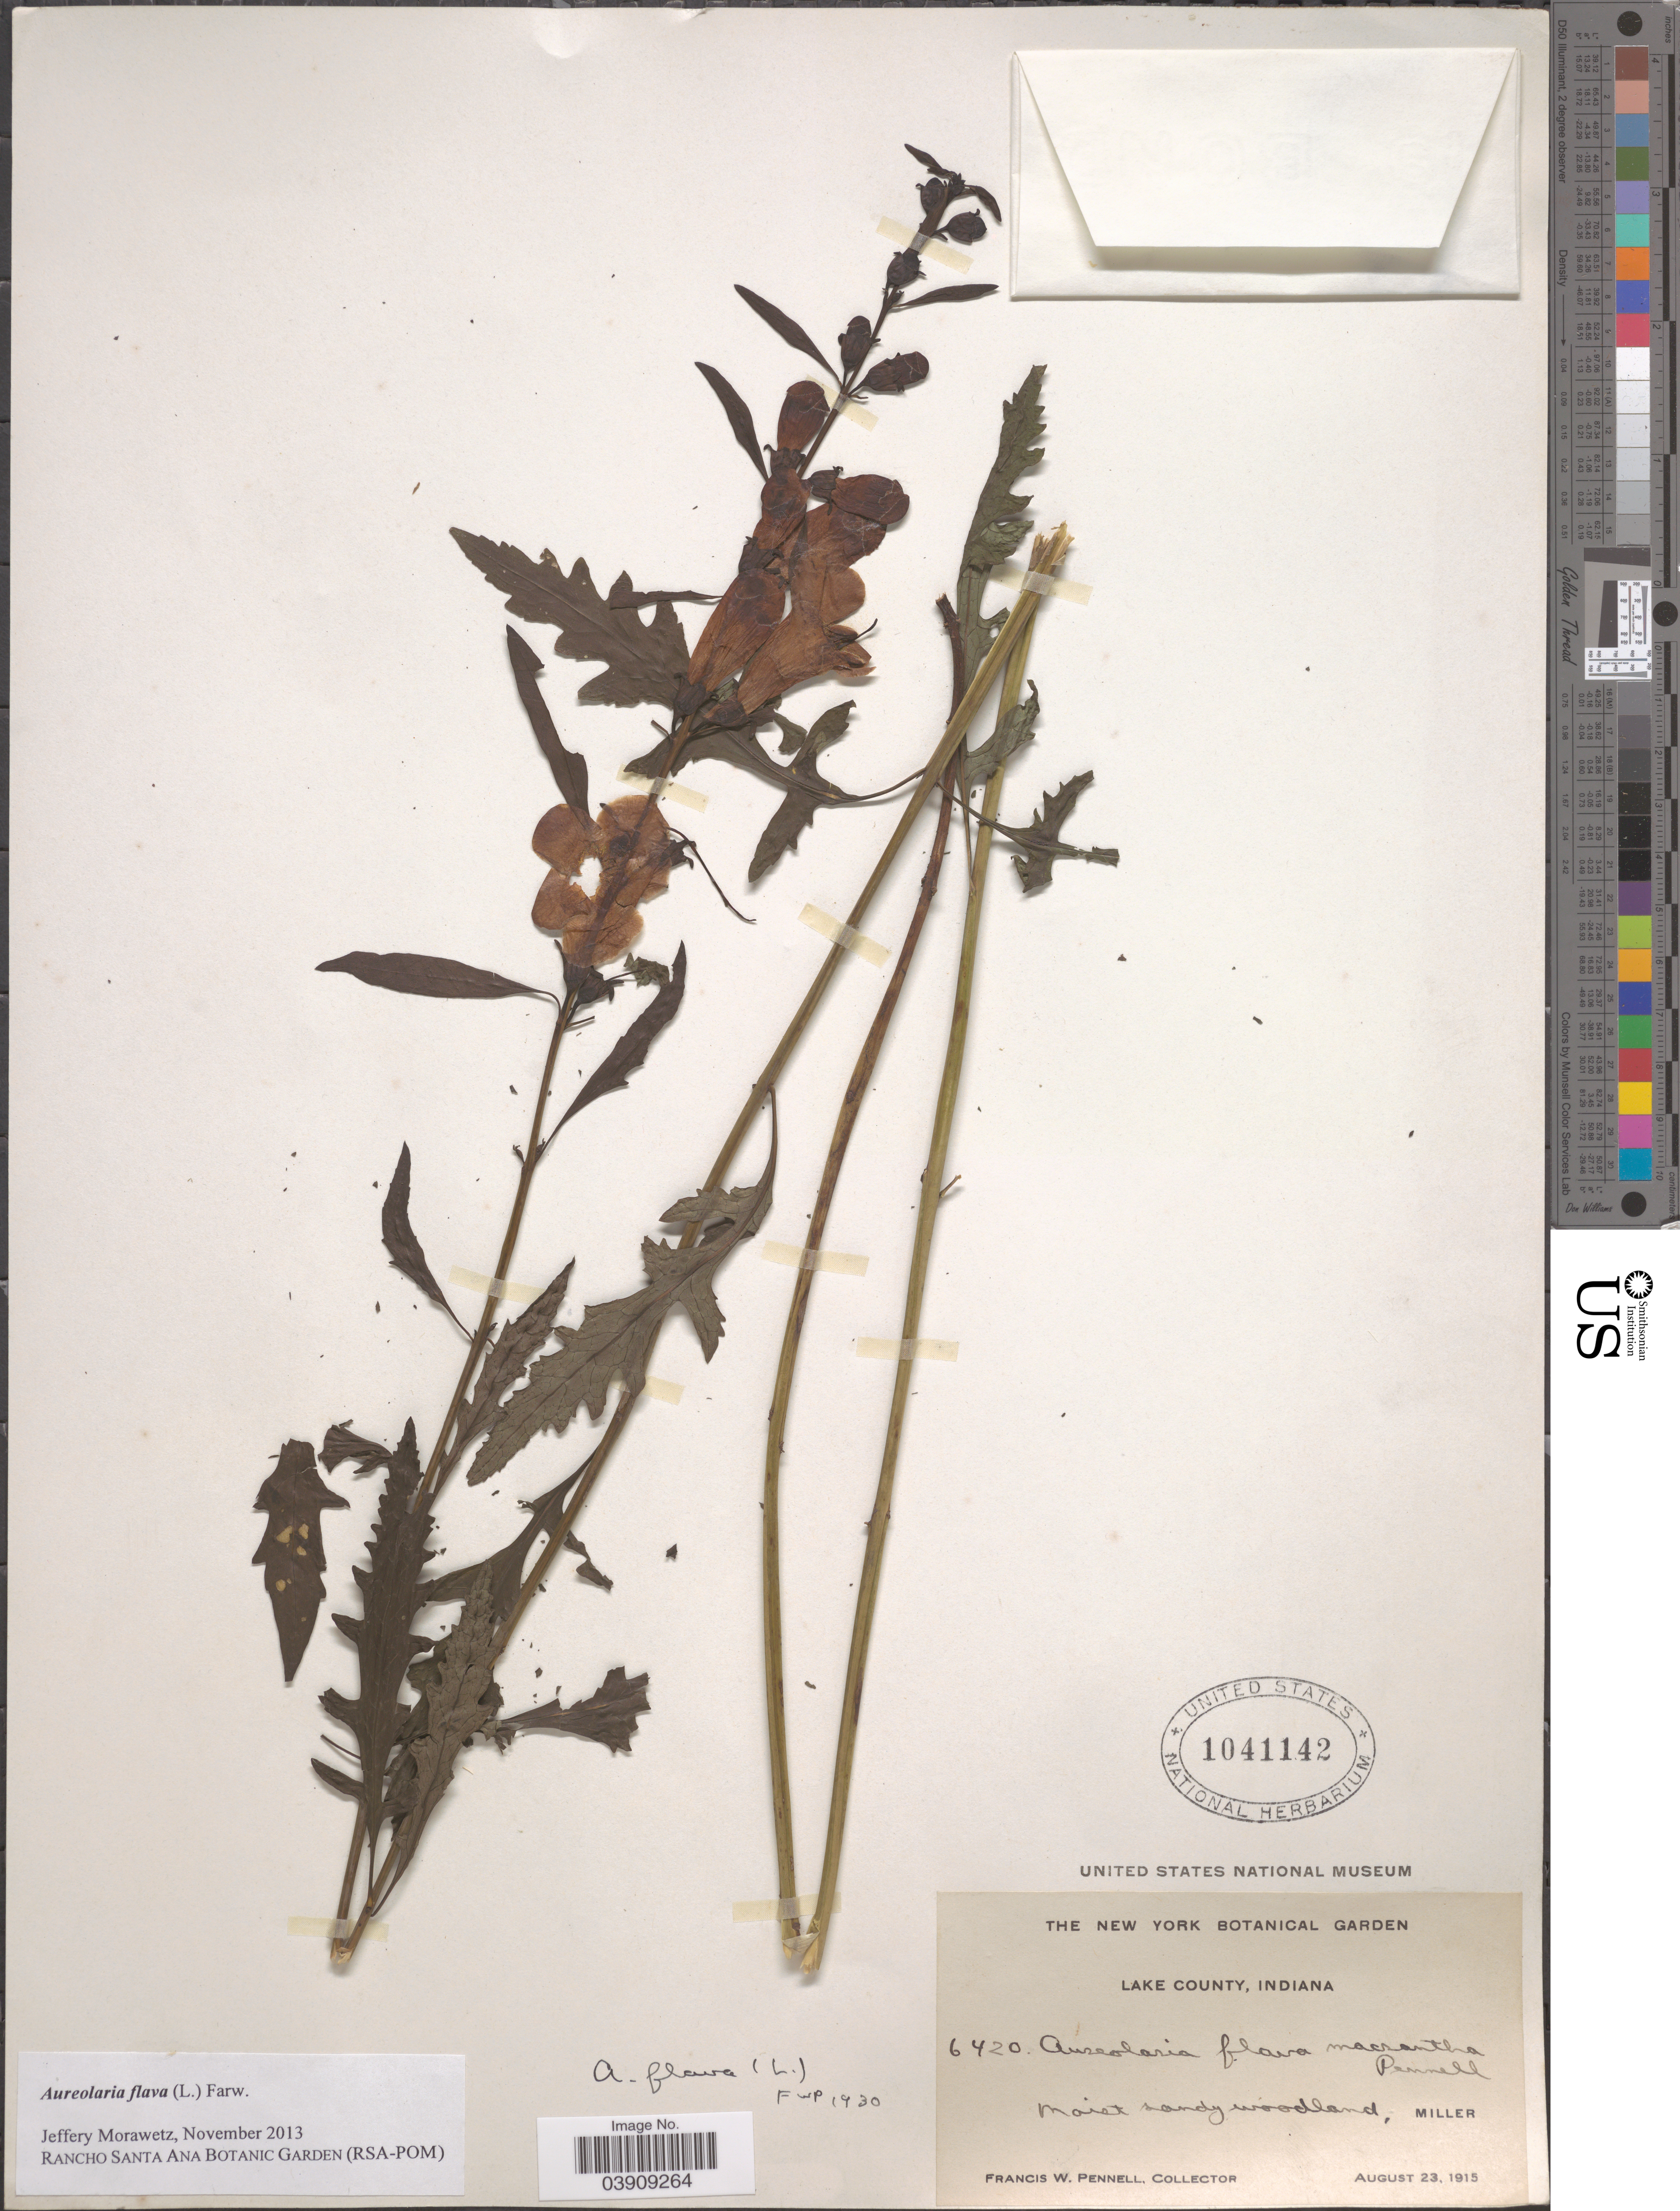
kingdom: Plantae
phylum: Tracheophyta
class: Magnoliopsida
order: Lamiales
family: Orobanchaceae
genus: Aureolaria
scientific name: Aureolaria flava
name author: (L.) Farw.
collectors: F. W. Pennell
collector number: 6420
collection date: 1915-08-23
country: United States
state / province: Indiana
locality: Lake County. Miller.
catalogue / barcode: US 1041142